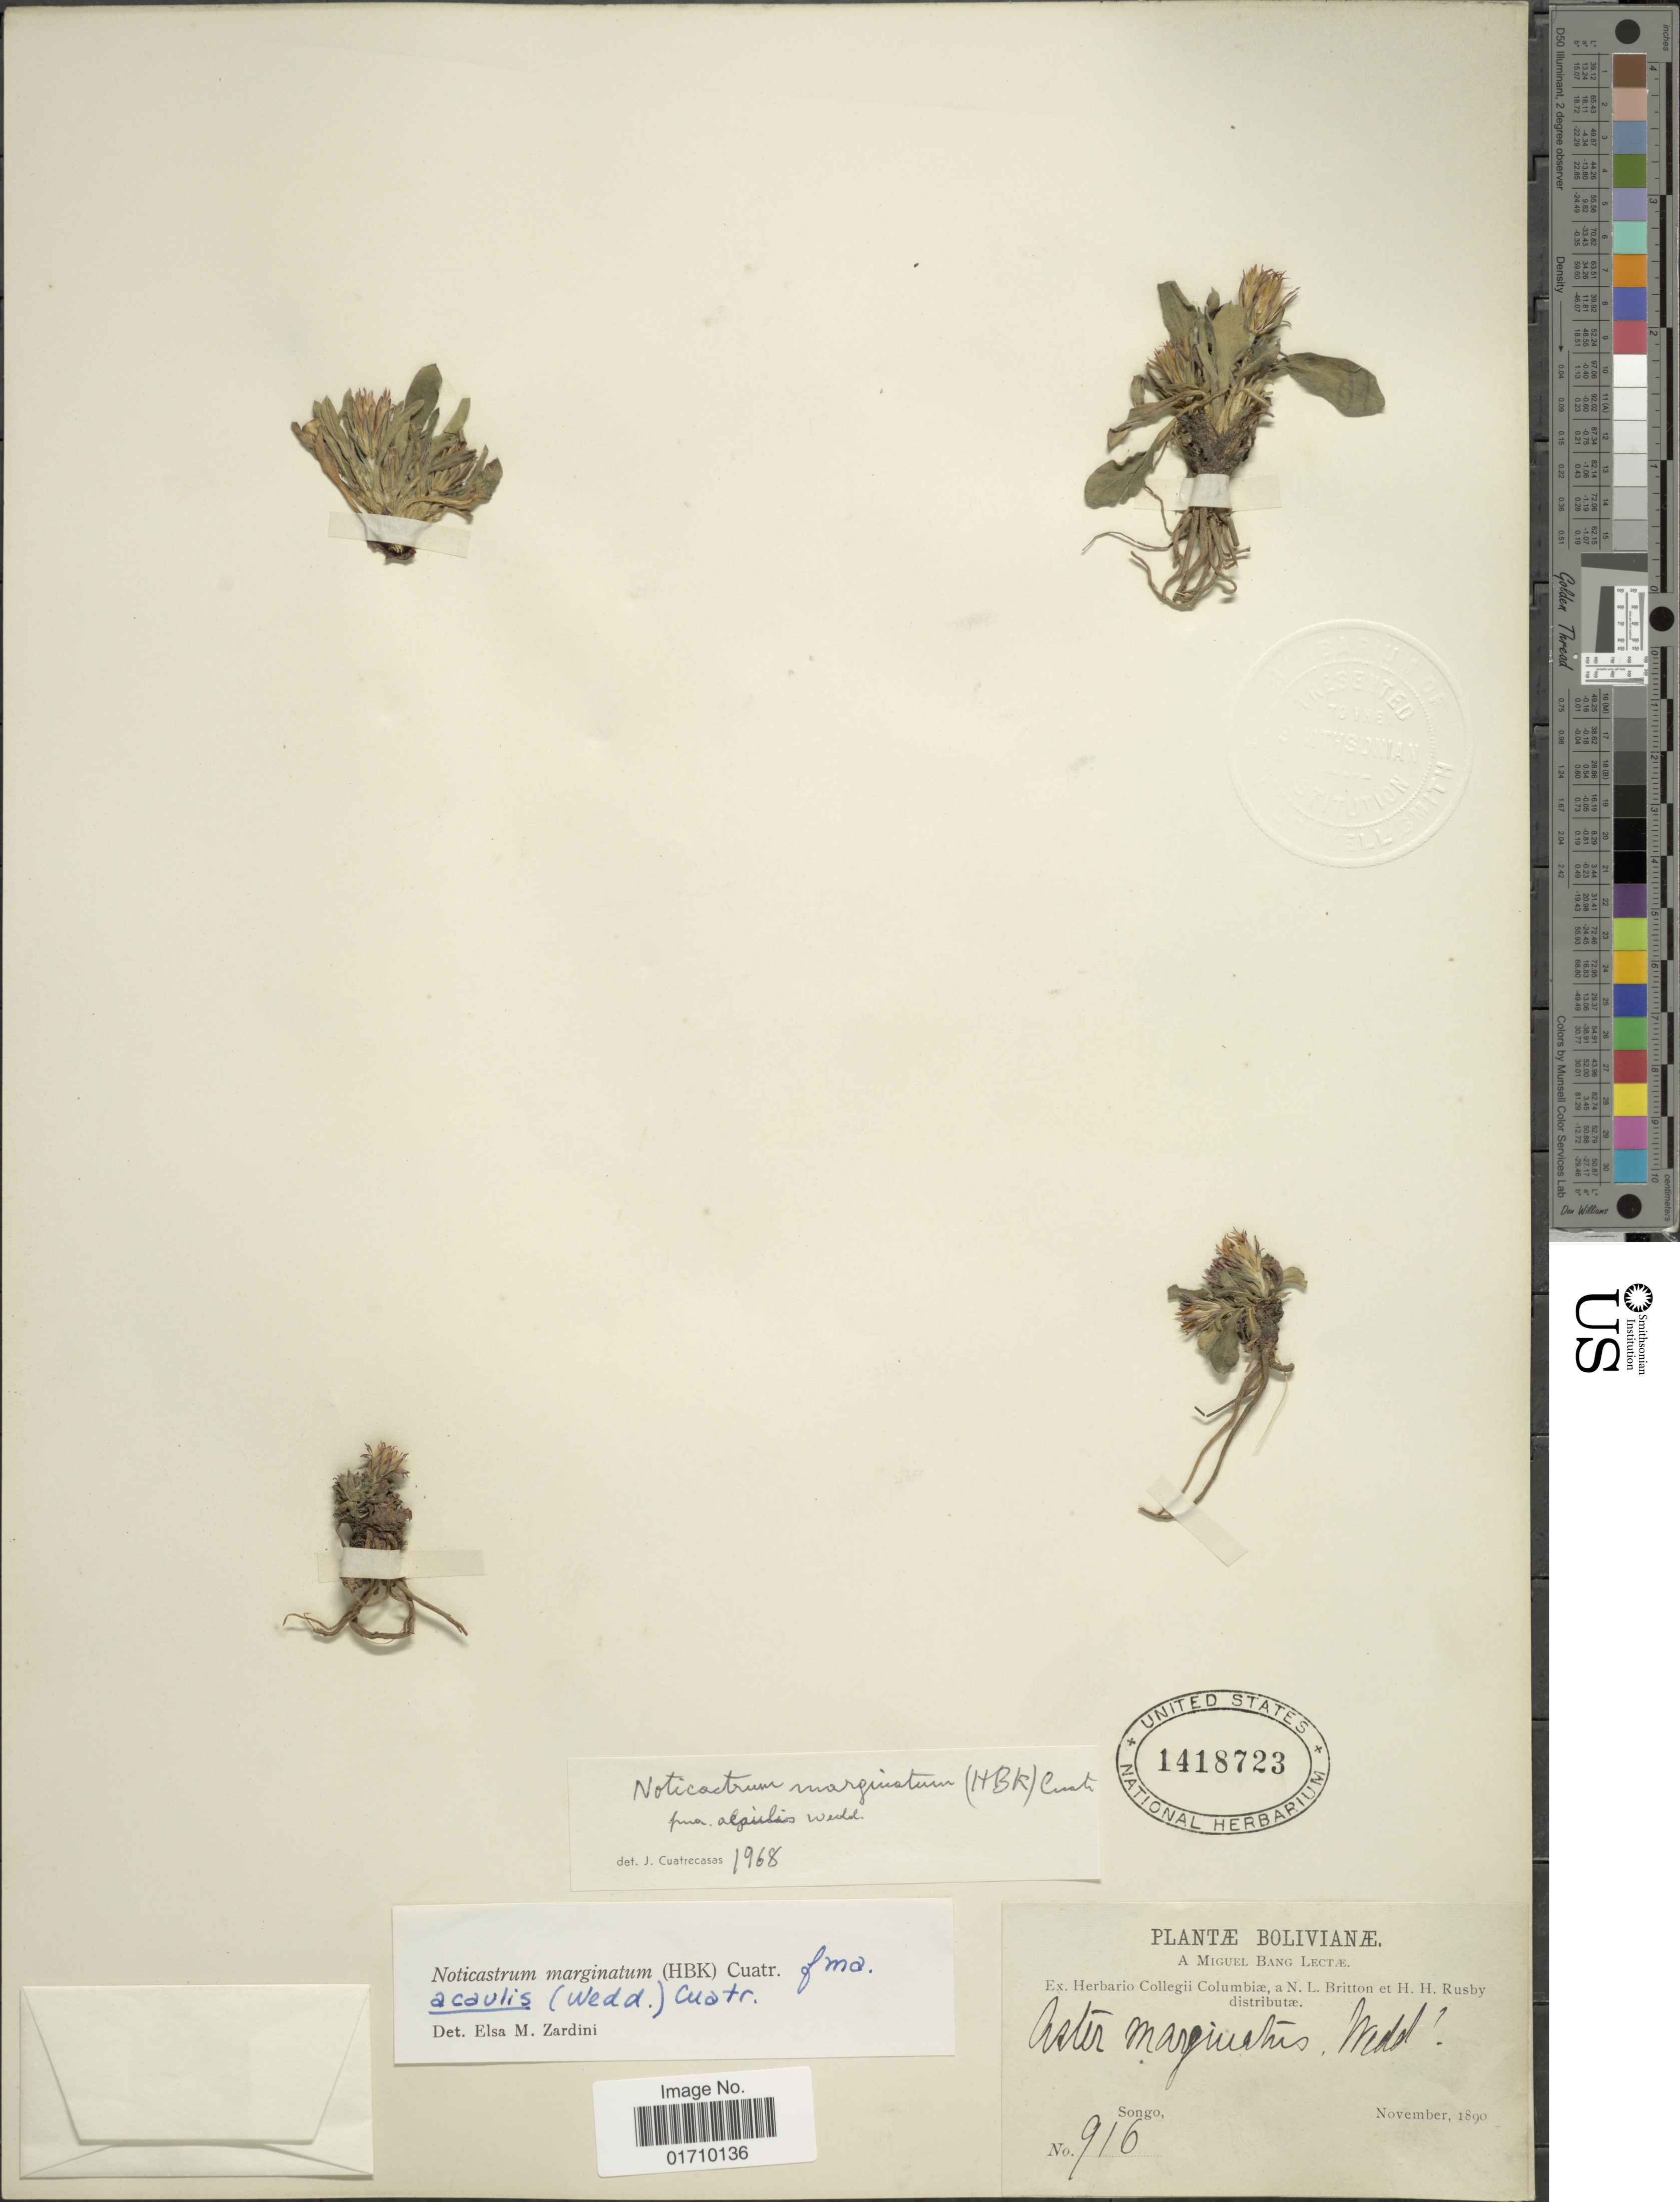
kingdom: Plantae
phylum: Tracheophyta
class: Magnoliopsida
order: Asterales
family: Asteraceae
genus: Noticastrum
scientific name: Noticastrum marginatum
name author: (Kunth) Cuatrec.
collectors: M. Bang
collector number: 916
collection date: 1890-11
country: Bolivia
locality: Songo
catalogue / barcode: US 1418723